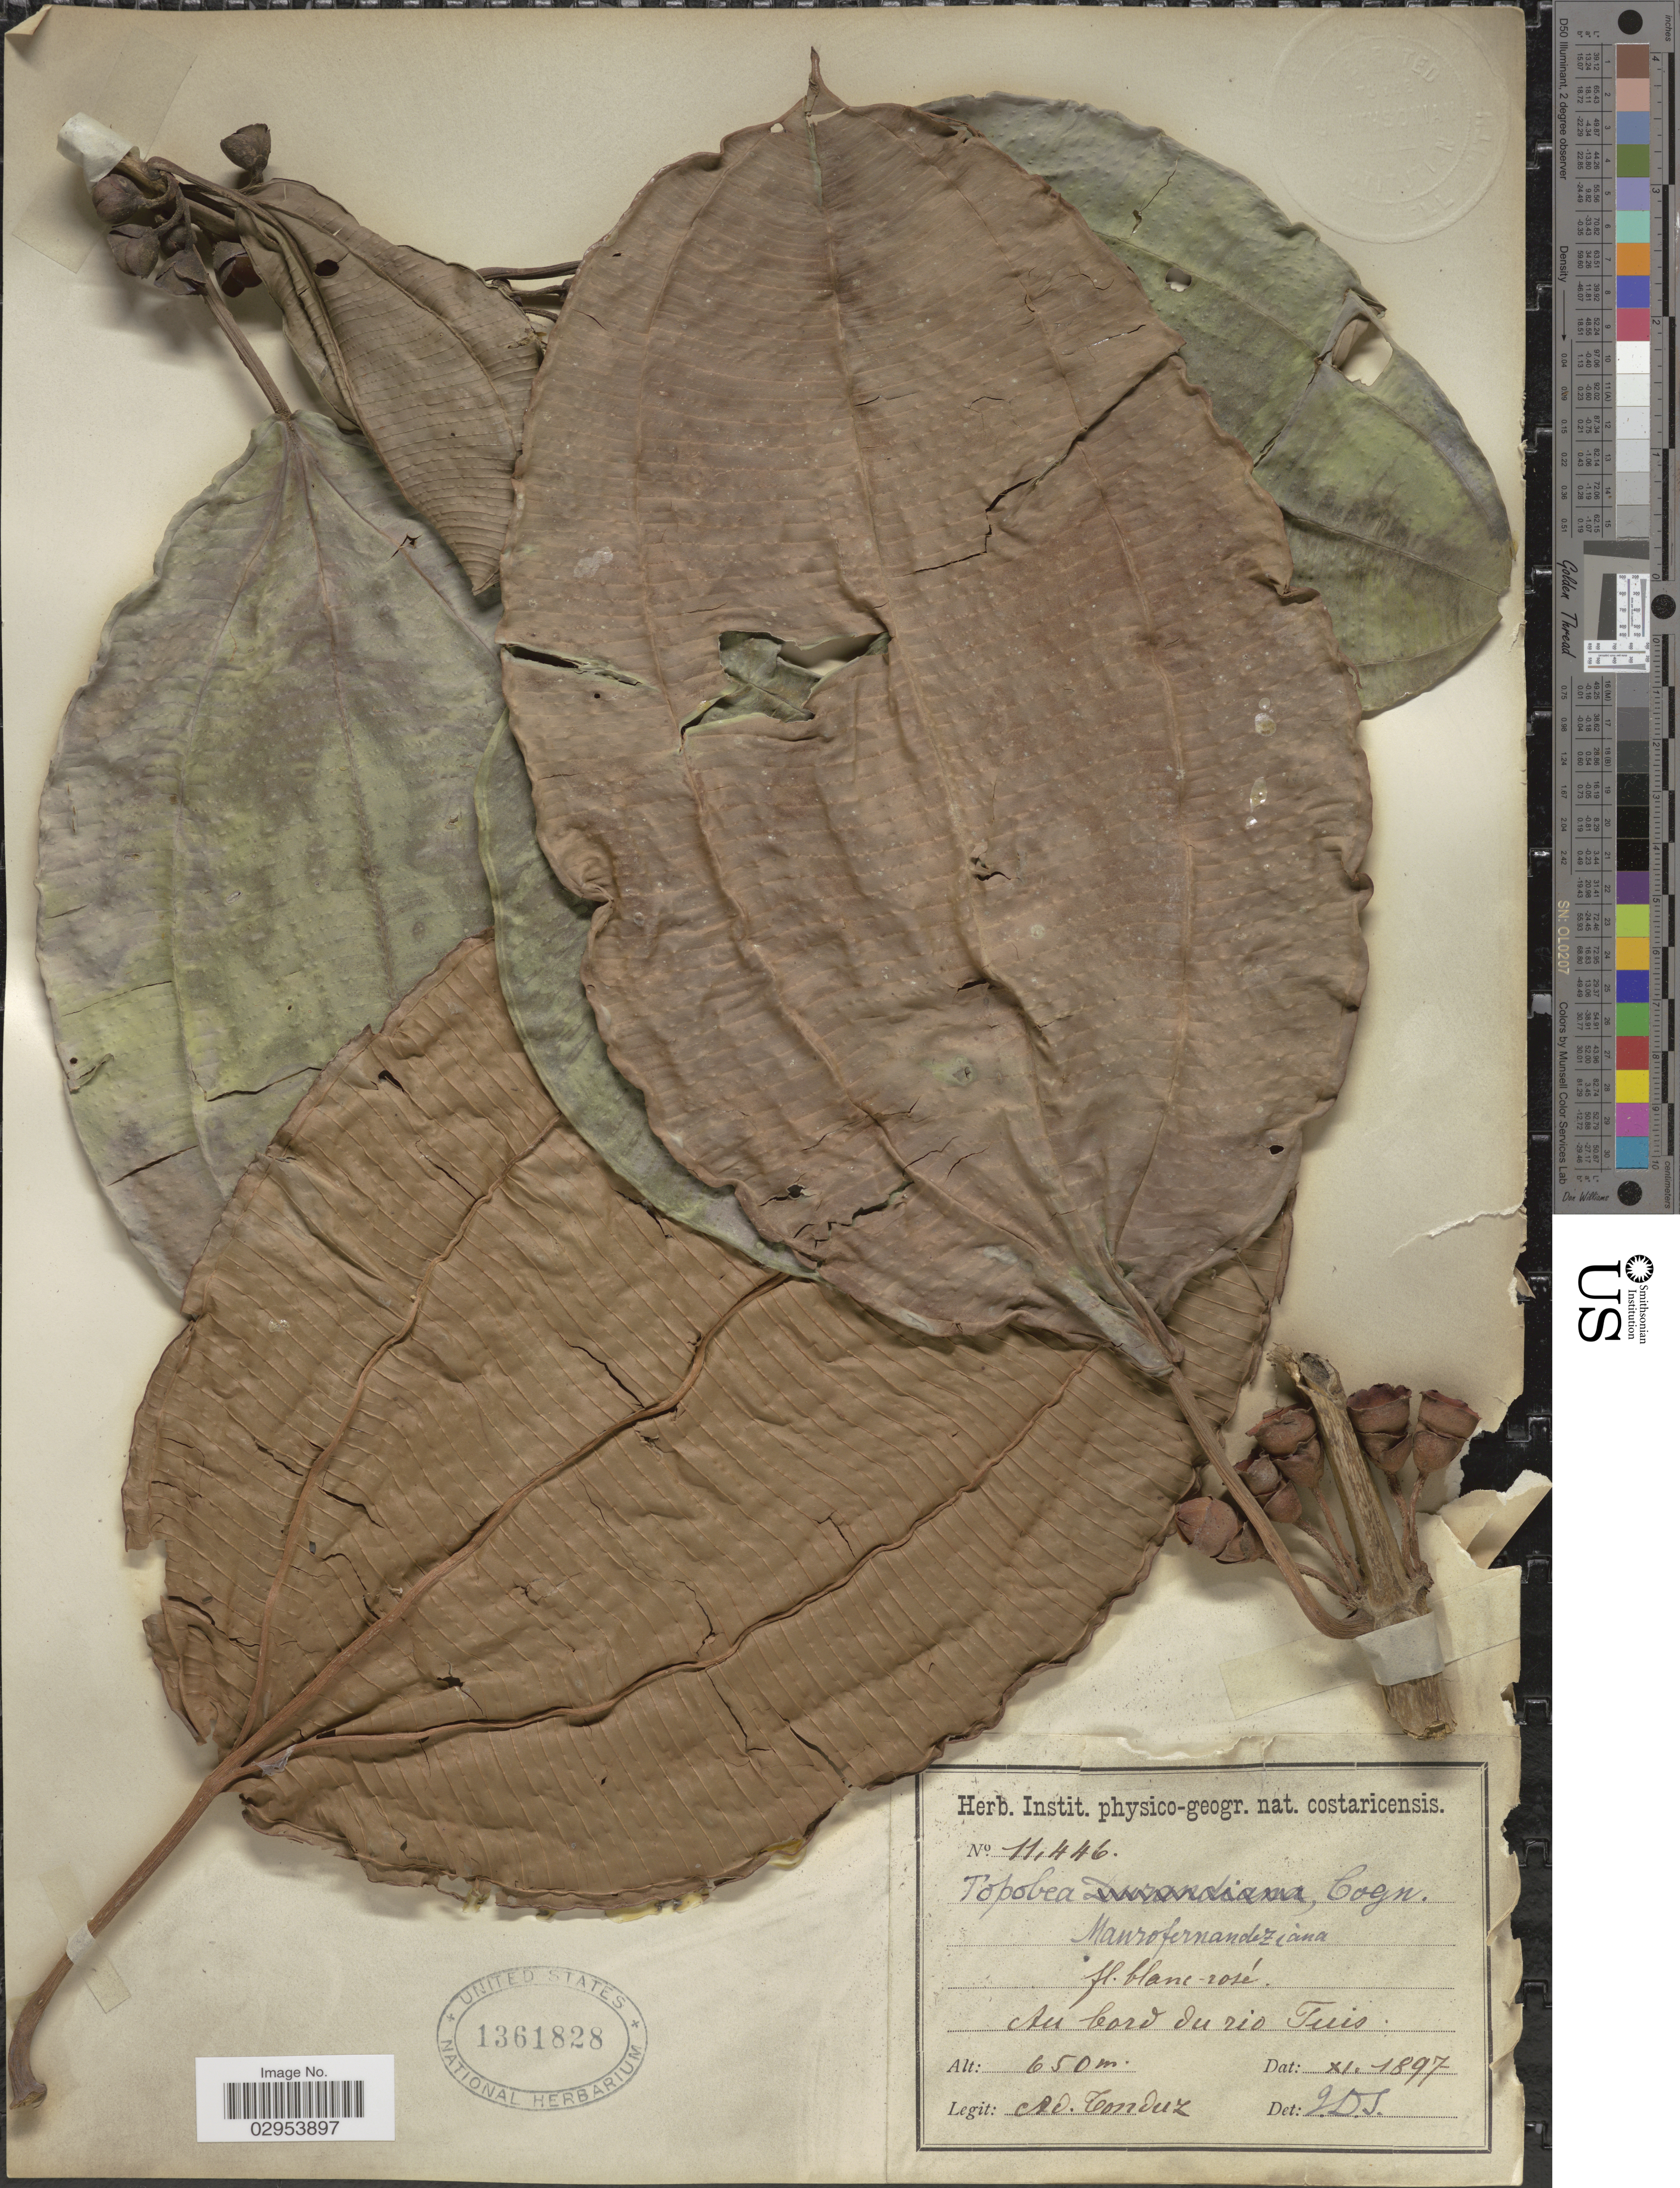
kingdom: Plantae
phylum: Tracheophyta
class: Magnoliopsida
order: Myrtales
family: Melastomataceae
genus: Topobea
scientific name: Topobea maurofernandeziana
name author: Cogn.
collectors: A. Tonduz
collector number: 11446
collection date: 1897-11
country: Costa Rica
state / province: Cartago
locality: Au bord du rio Tuis.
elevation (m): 650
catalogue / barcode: US 1361828